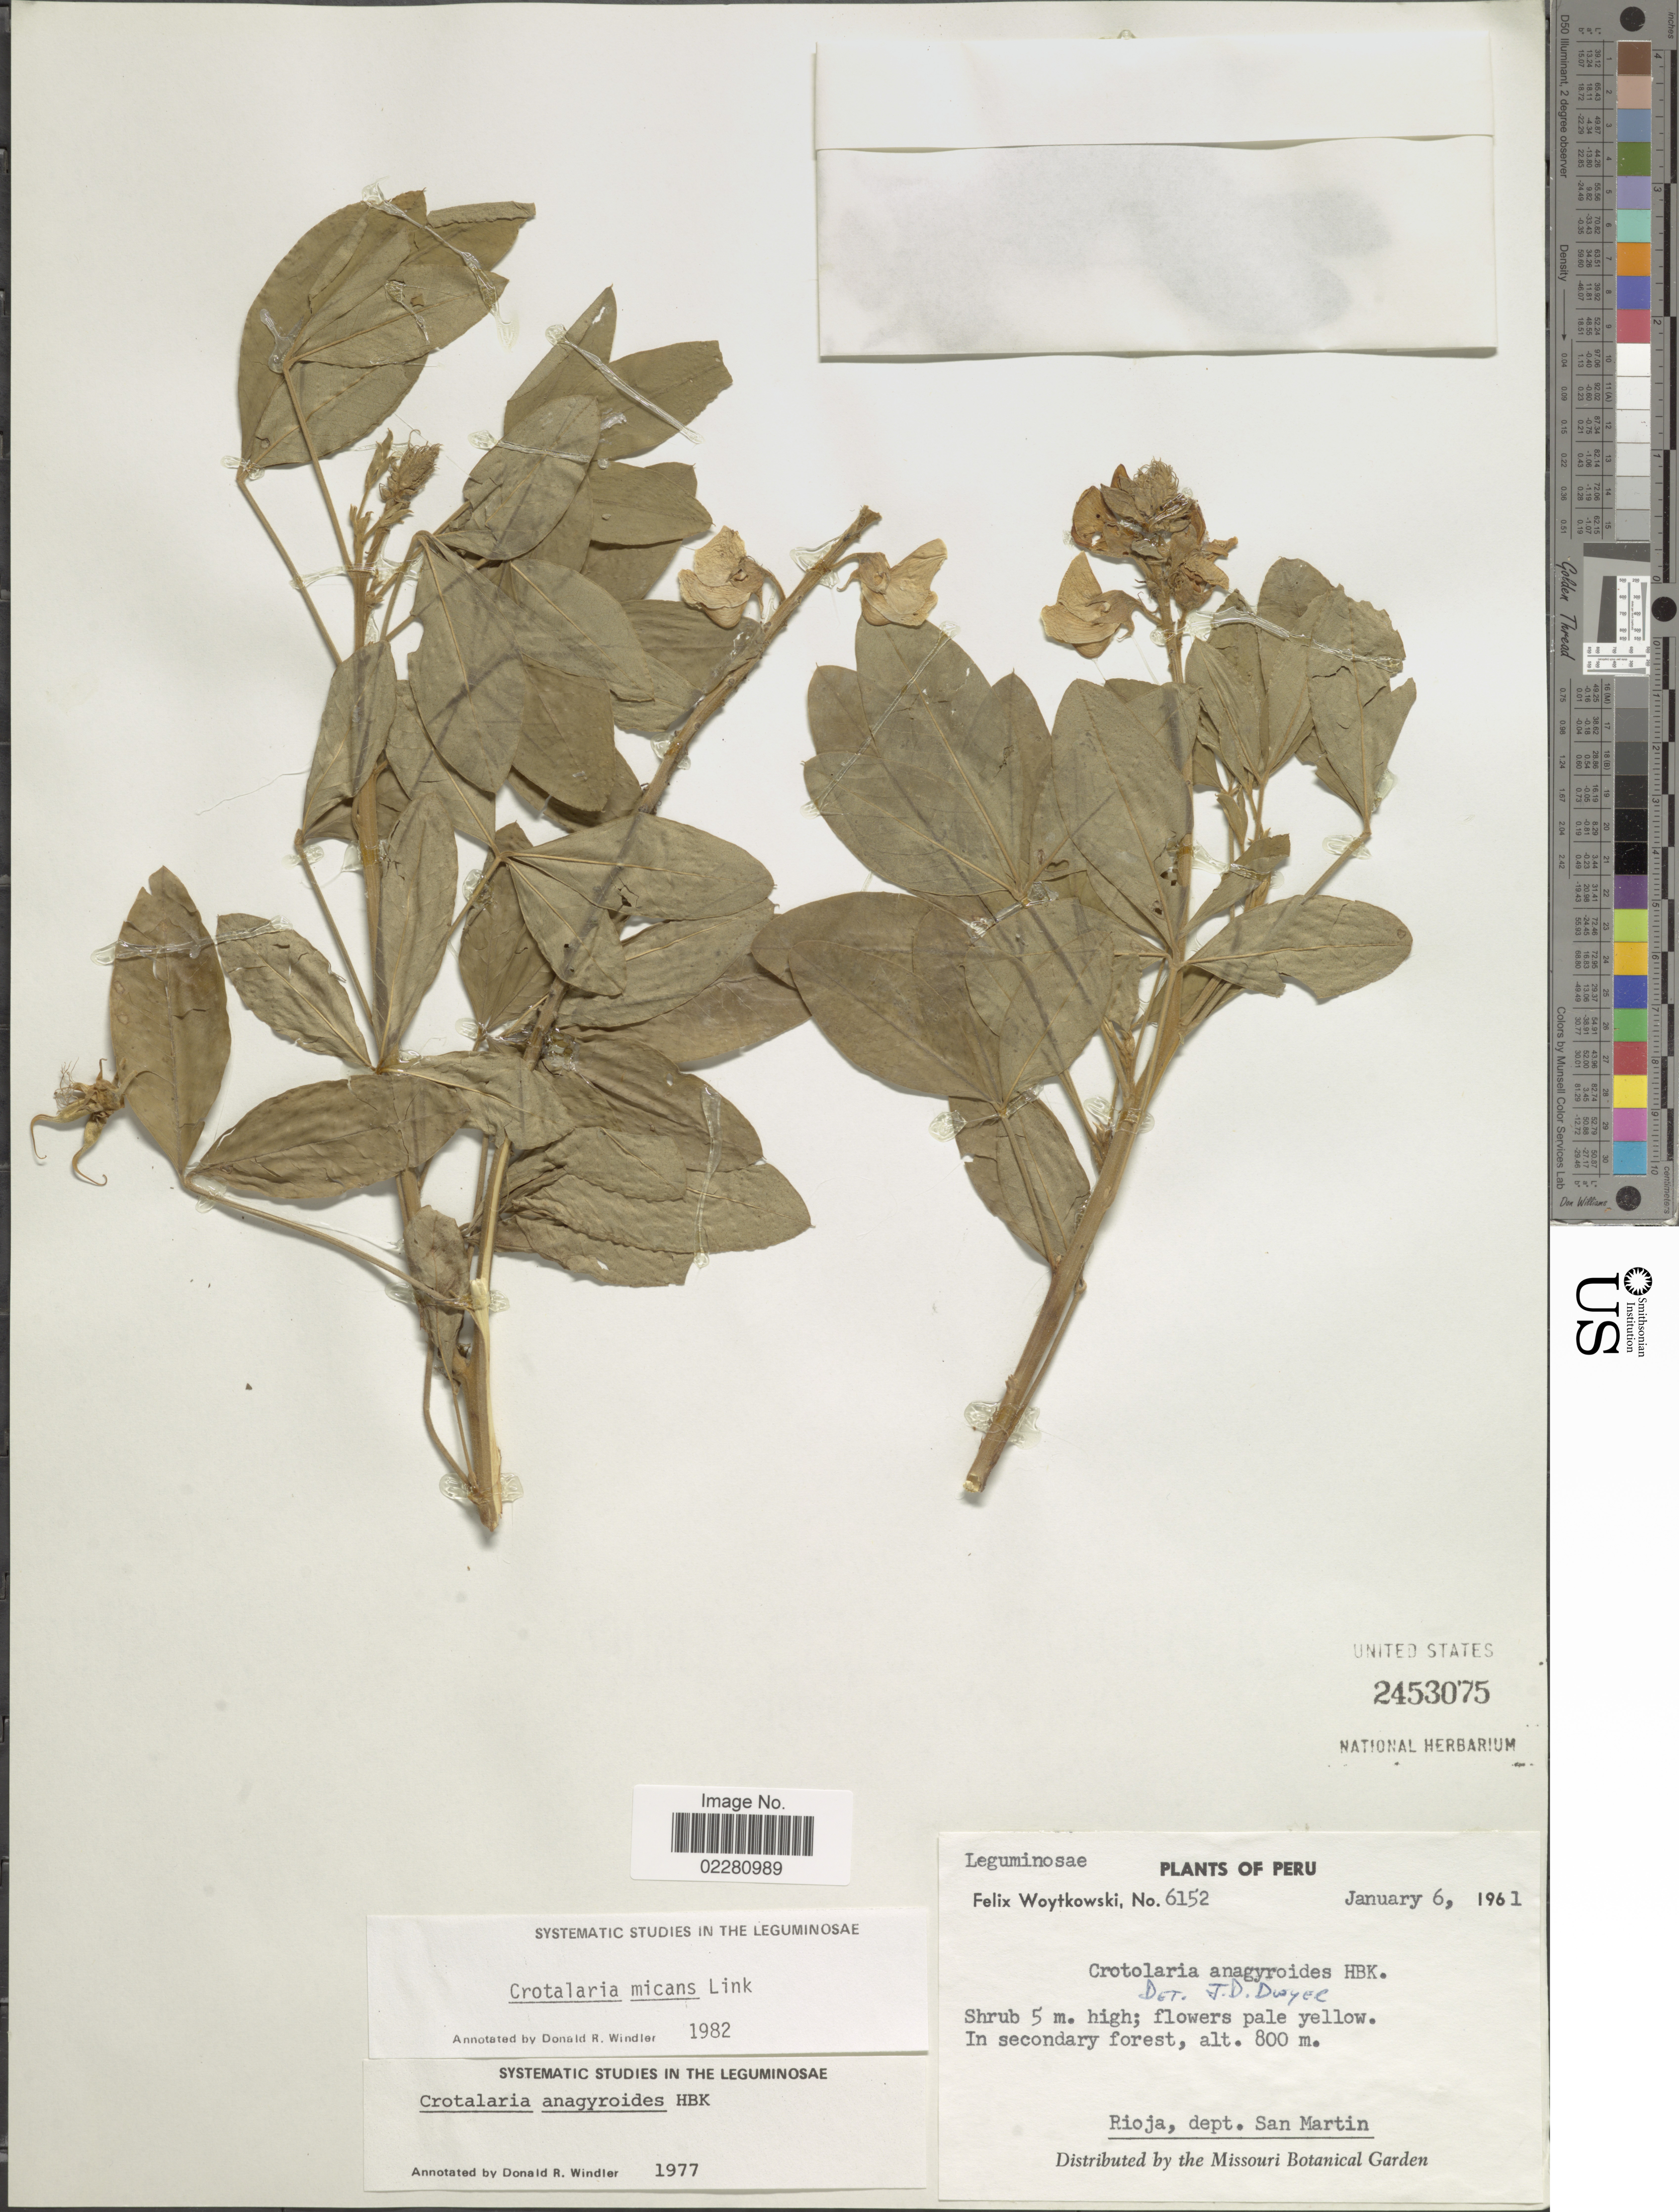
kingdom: Plantae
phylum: Tracheophyta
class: Magnoliopsida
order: Fabales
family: Fabaceae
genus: Crotalaria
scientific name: Crotalaria micans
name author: Link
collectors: F. Woytkowski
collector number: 6152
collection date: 1961-01-06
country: Peru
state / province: San Martín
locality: Rioja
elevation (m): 800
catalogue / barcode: US 2453075